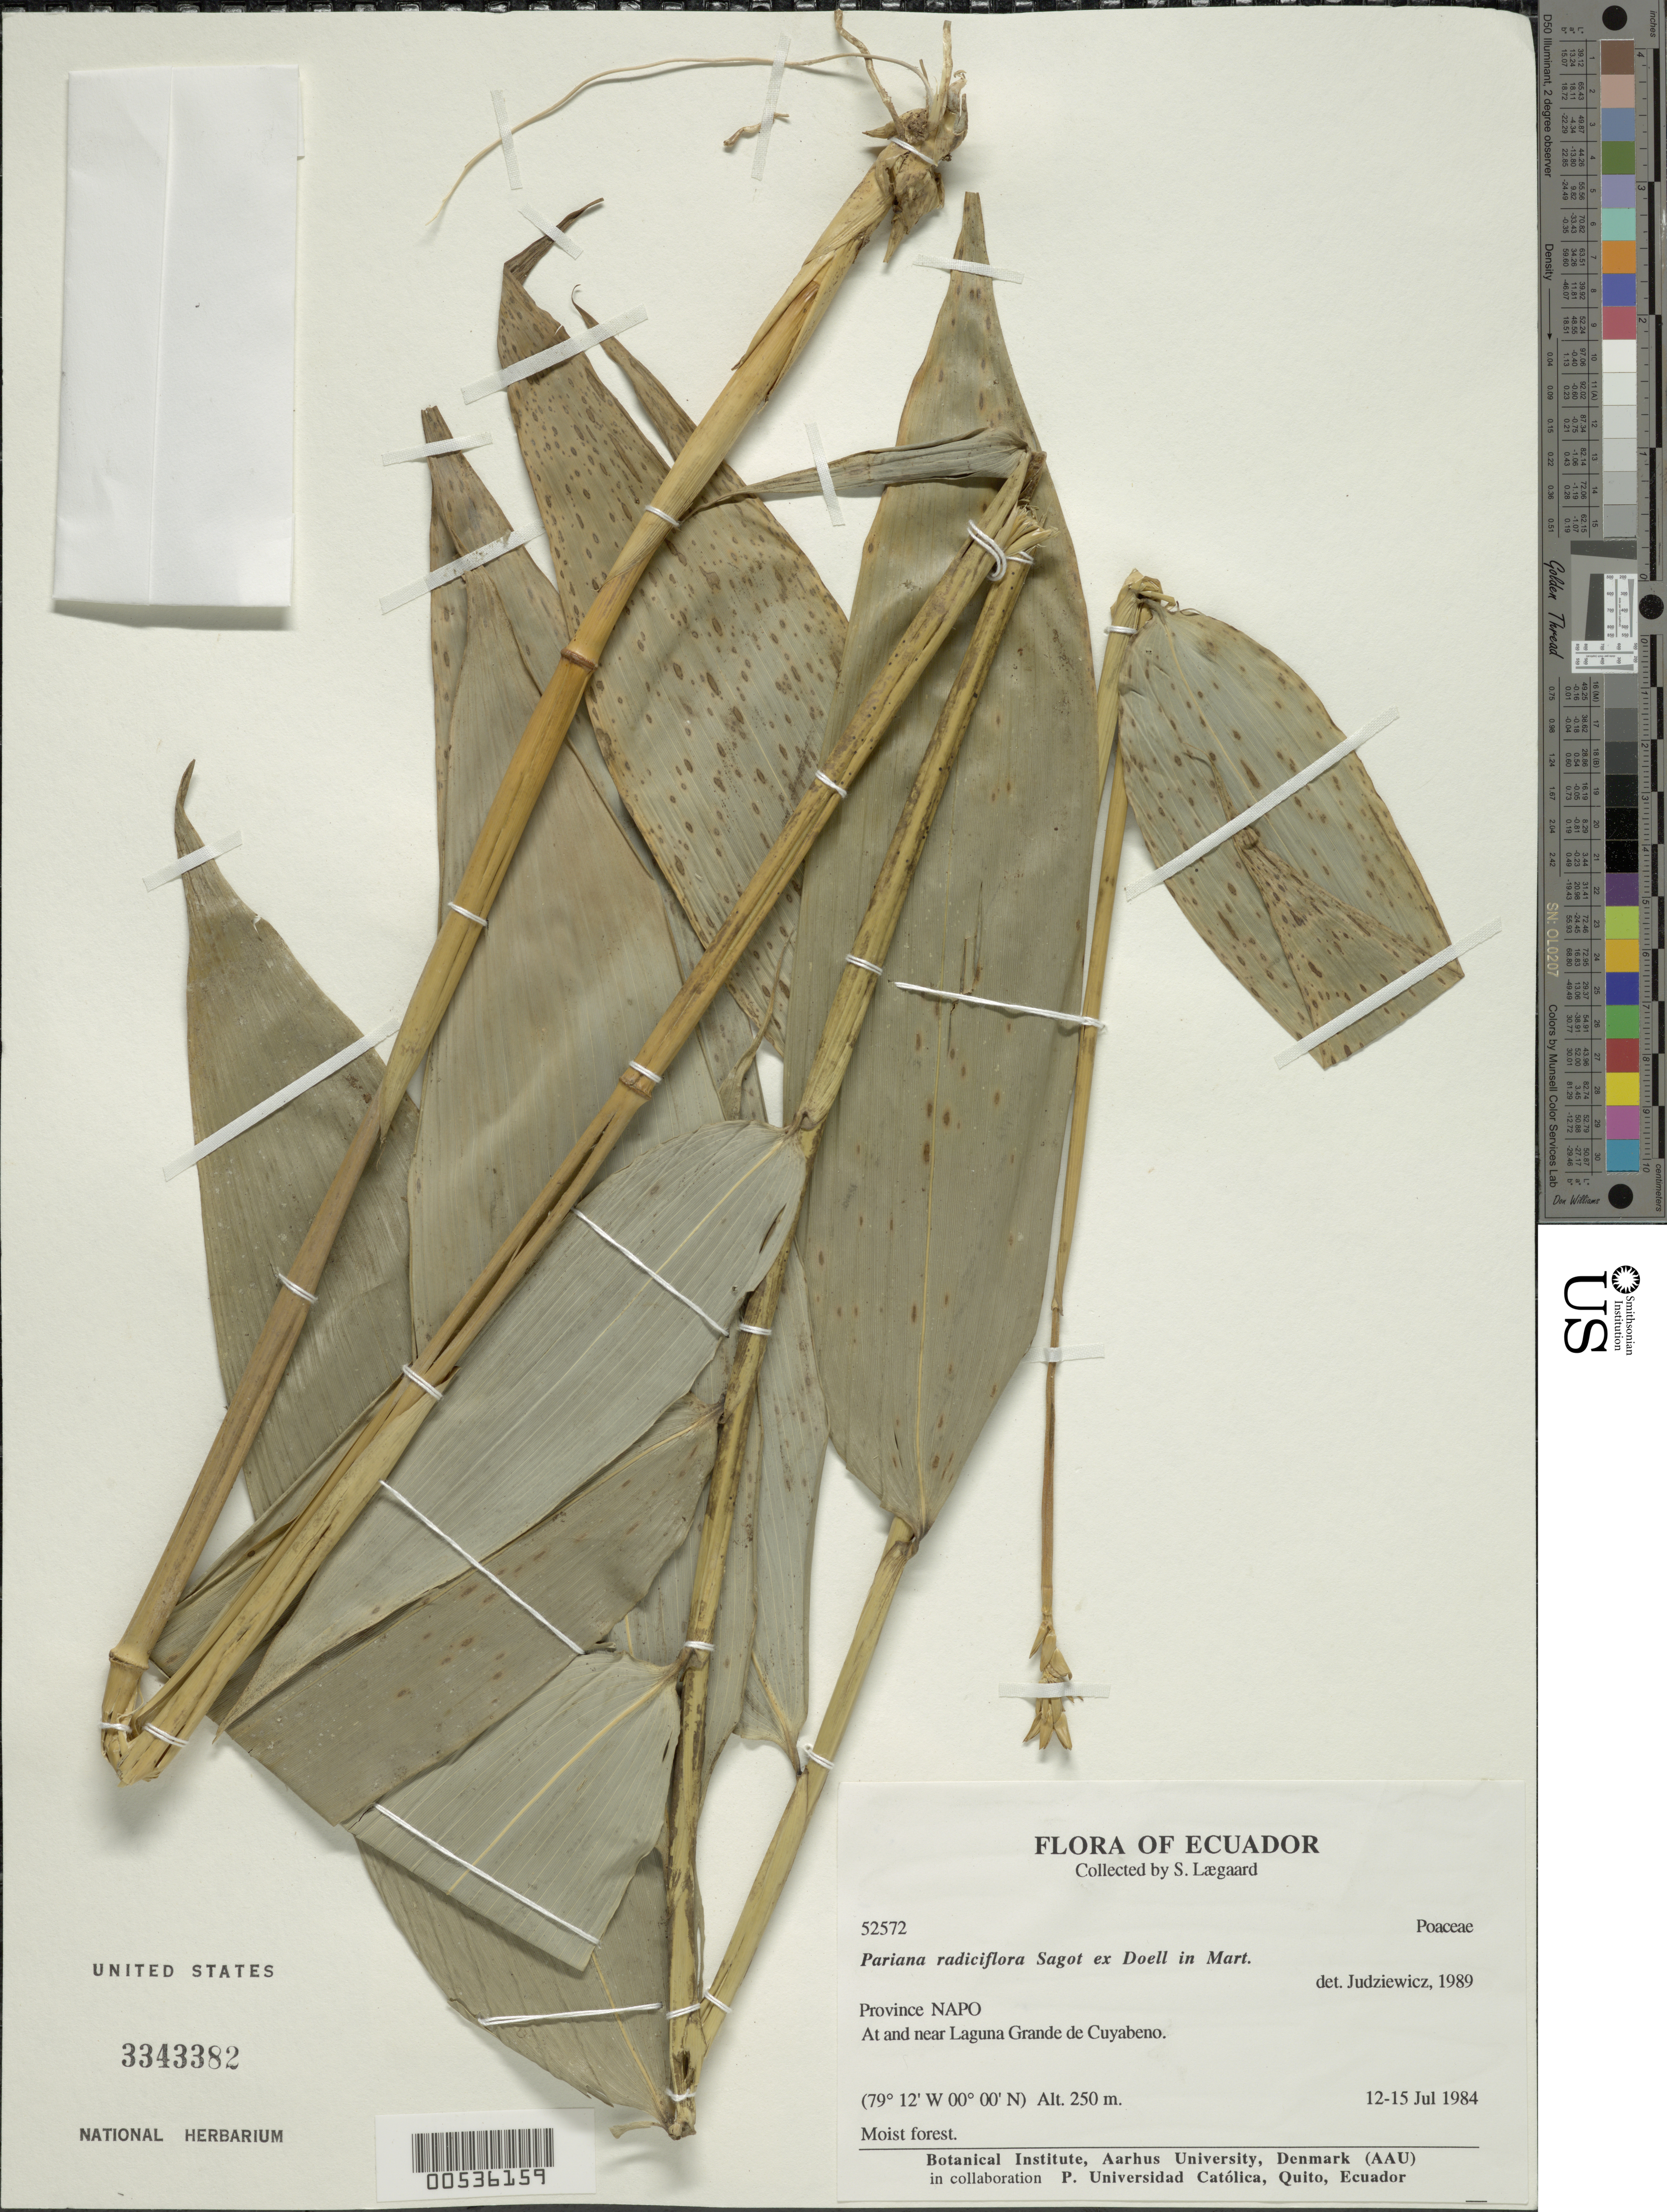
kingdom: Plantae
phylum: Tracheophyta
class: Liliopsida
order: Poales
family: Poaceae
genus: Pariana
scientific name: Pariana radiciflora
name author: Sagot ex Döll in Mart.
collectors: S. Lægaard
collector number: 52572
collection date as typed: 12 Jul 1984 to 15 Jul 1984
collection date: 1984-07-12/1984-07-15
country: Ecuador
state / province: Napo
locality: Near Laguna Grande de cuyabeno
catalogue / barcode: US 3343382